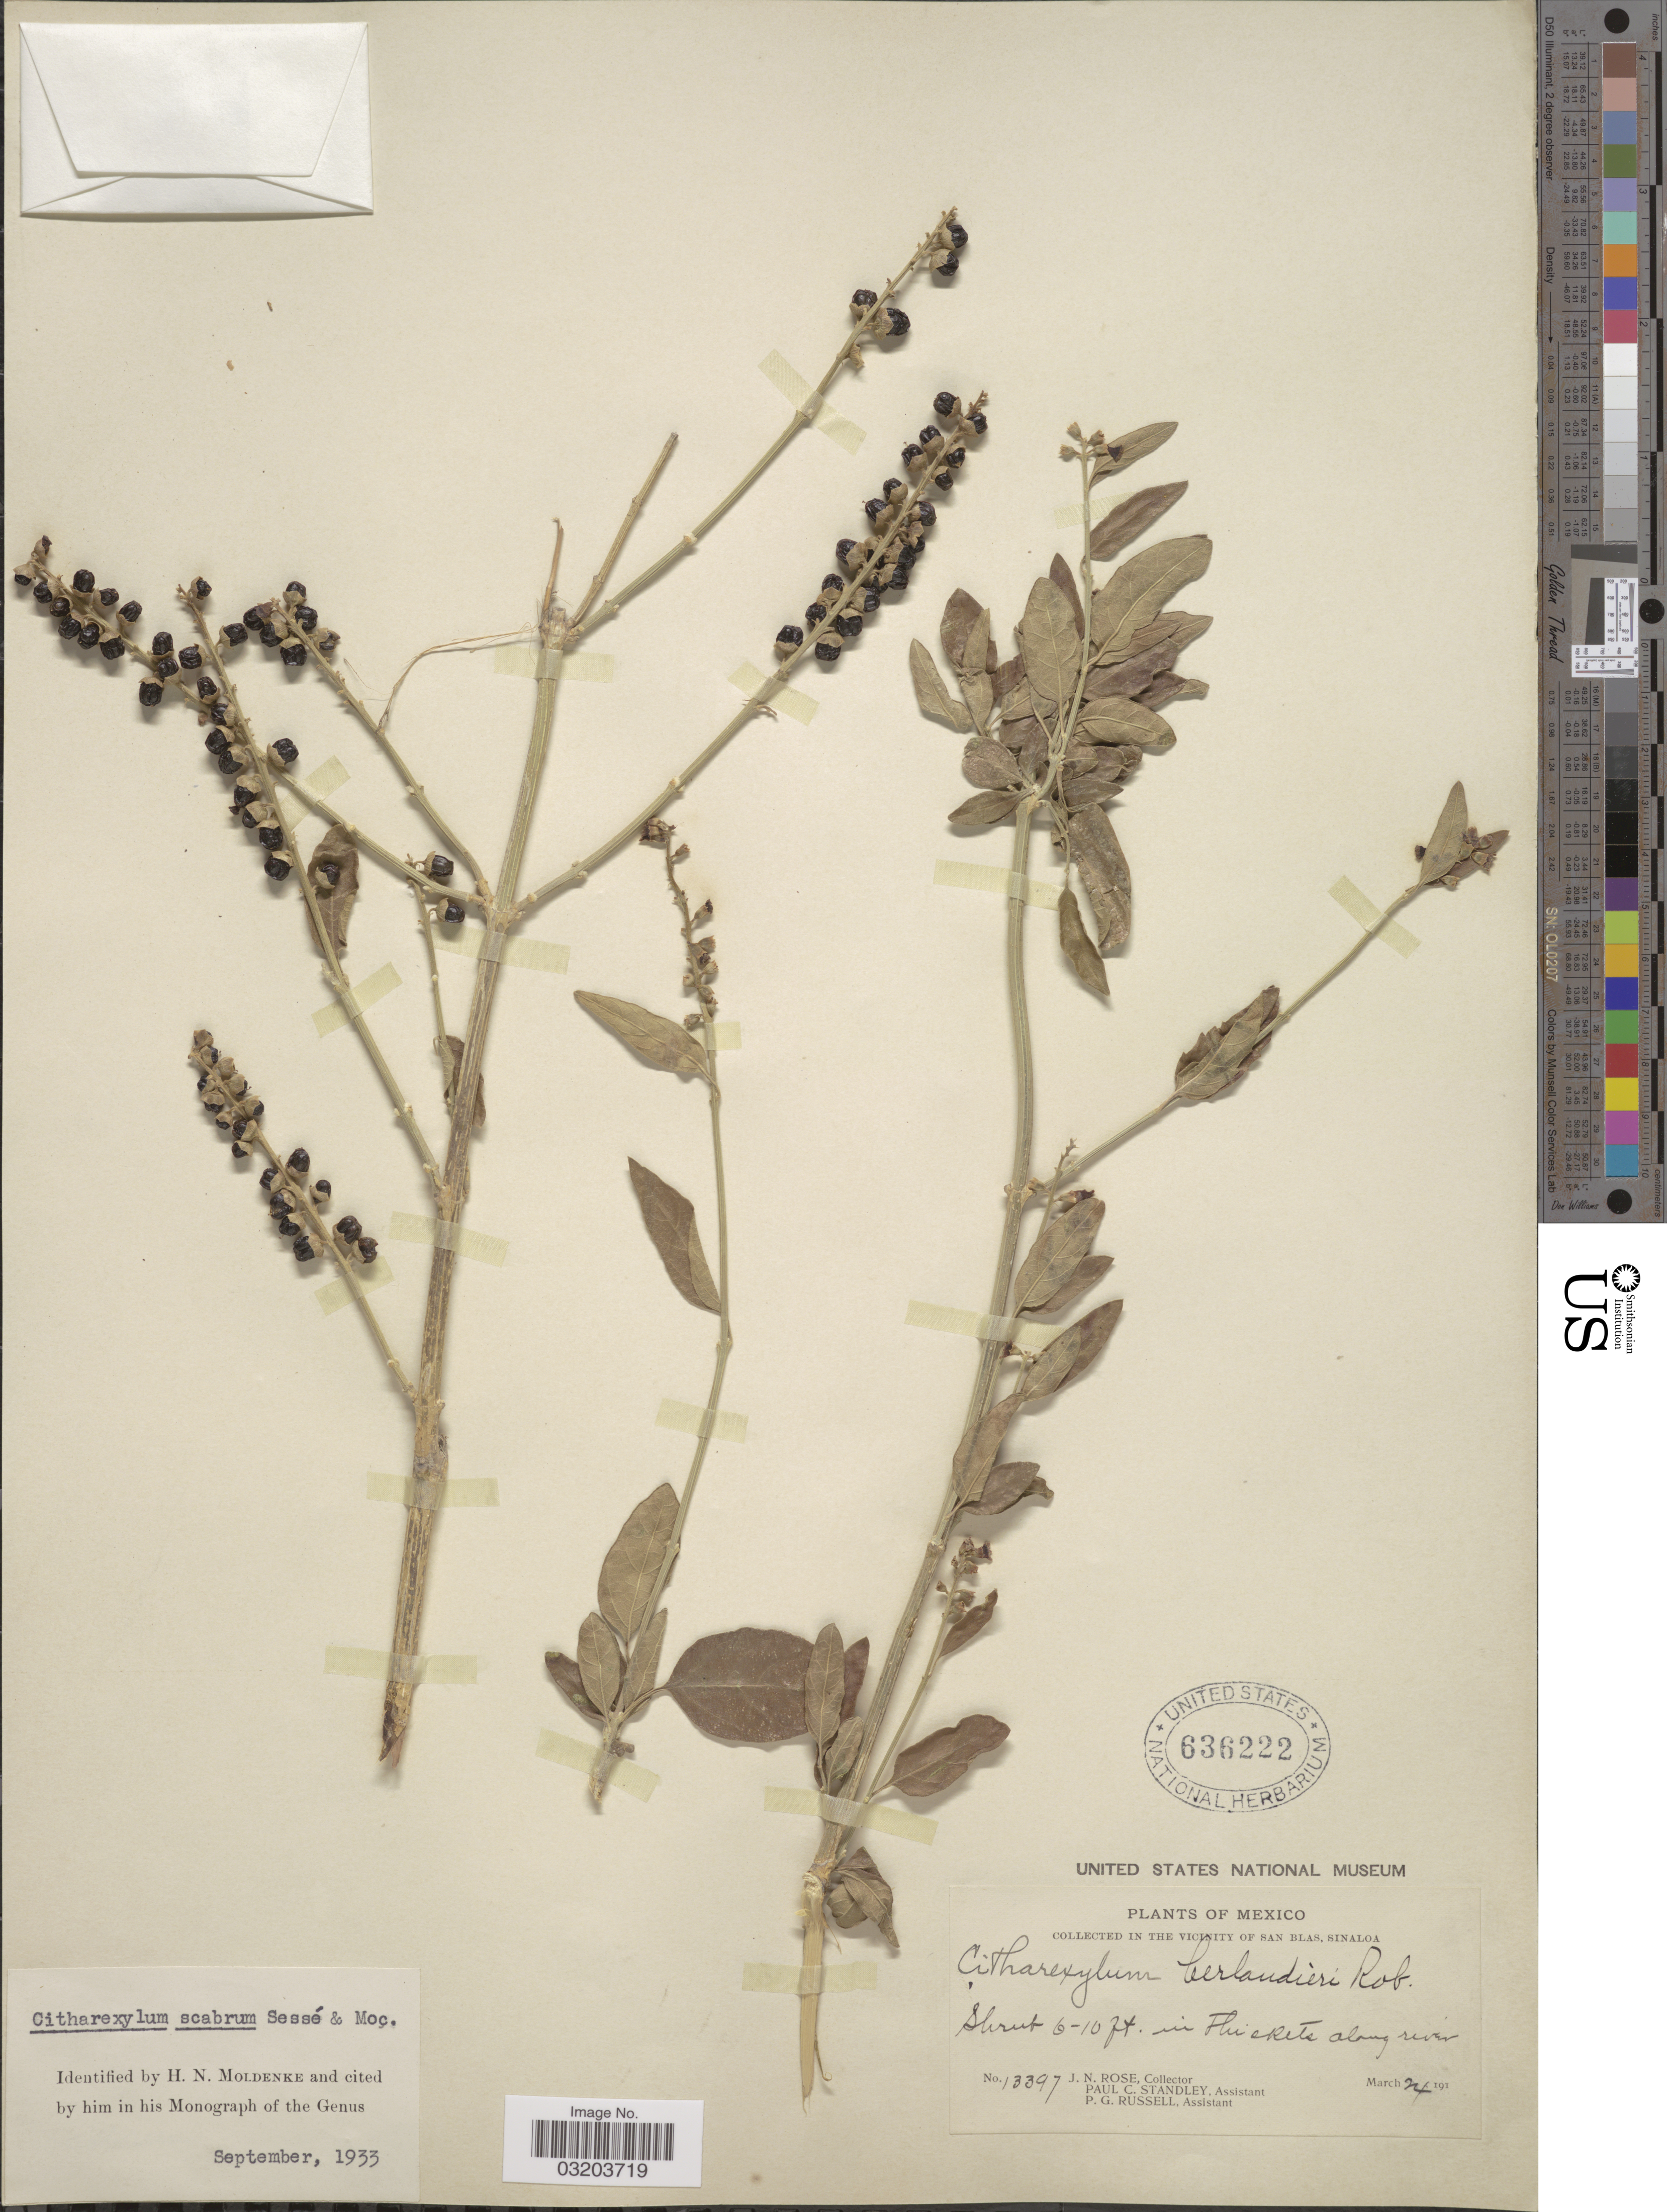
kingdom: Plantae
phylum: Tracheophyta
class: Magnoliopsida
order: Lamiales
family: Verbenaceae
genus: Citharexylum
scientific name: Citharexylum scabrum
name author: Moc. ex Sessé & D. Don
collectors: J. N. Rose, P. C. Standley & P. G. Russell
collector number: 13397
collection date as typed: March 24 191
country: Mexico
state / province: Sinaloa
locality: Vicinity of San Blas.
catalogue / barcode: US 636222